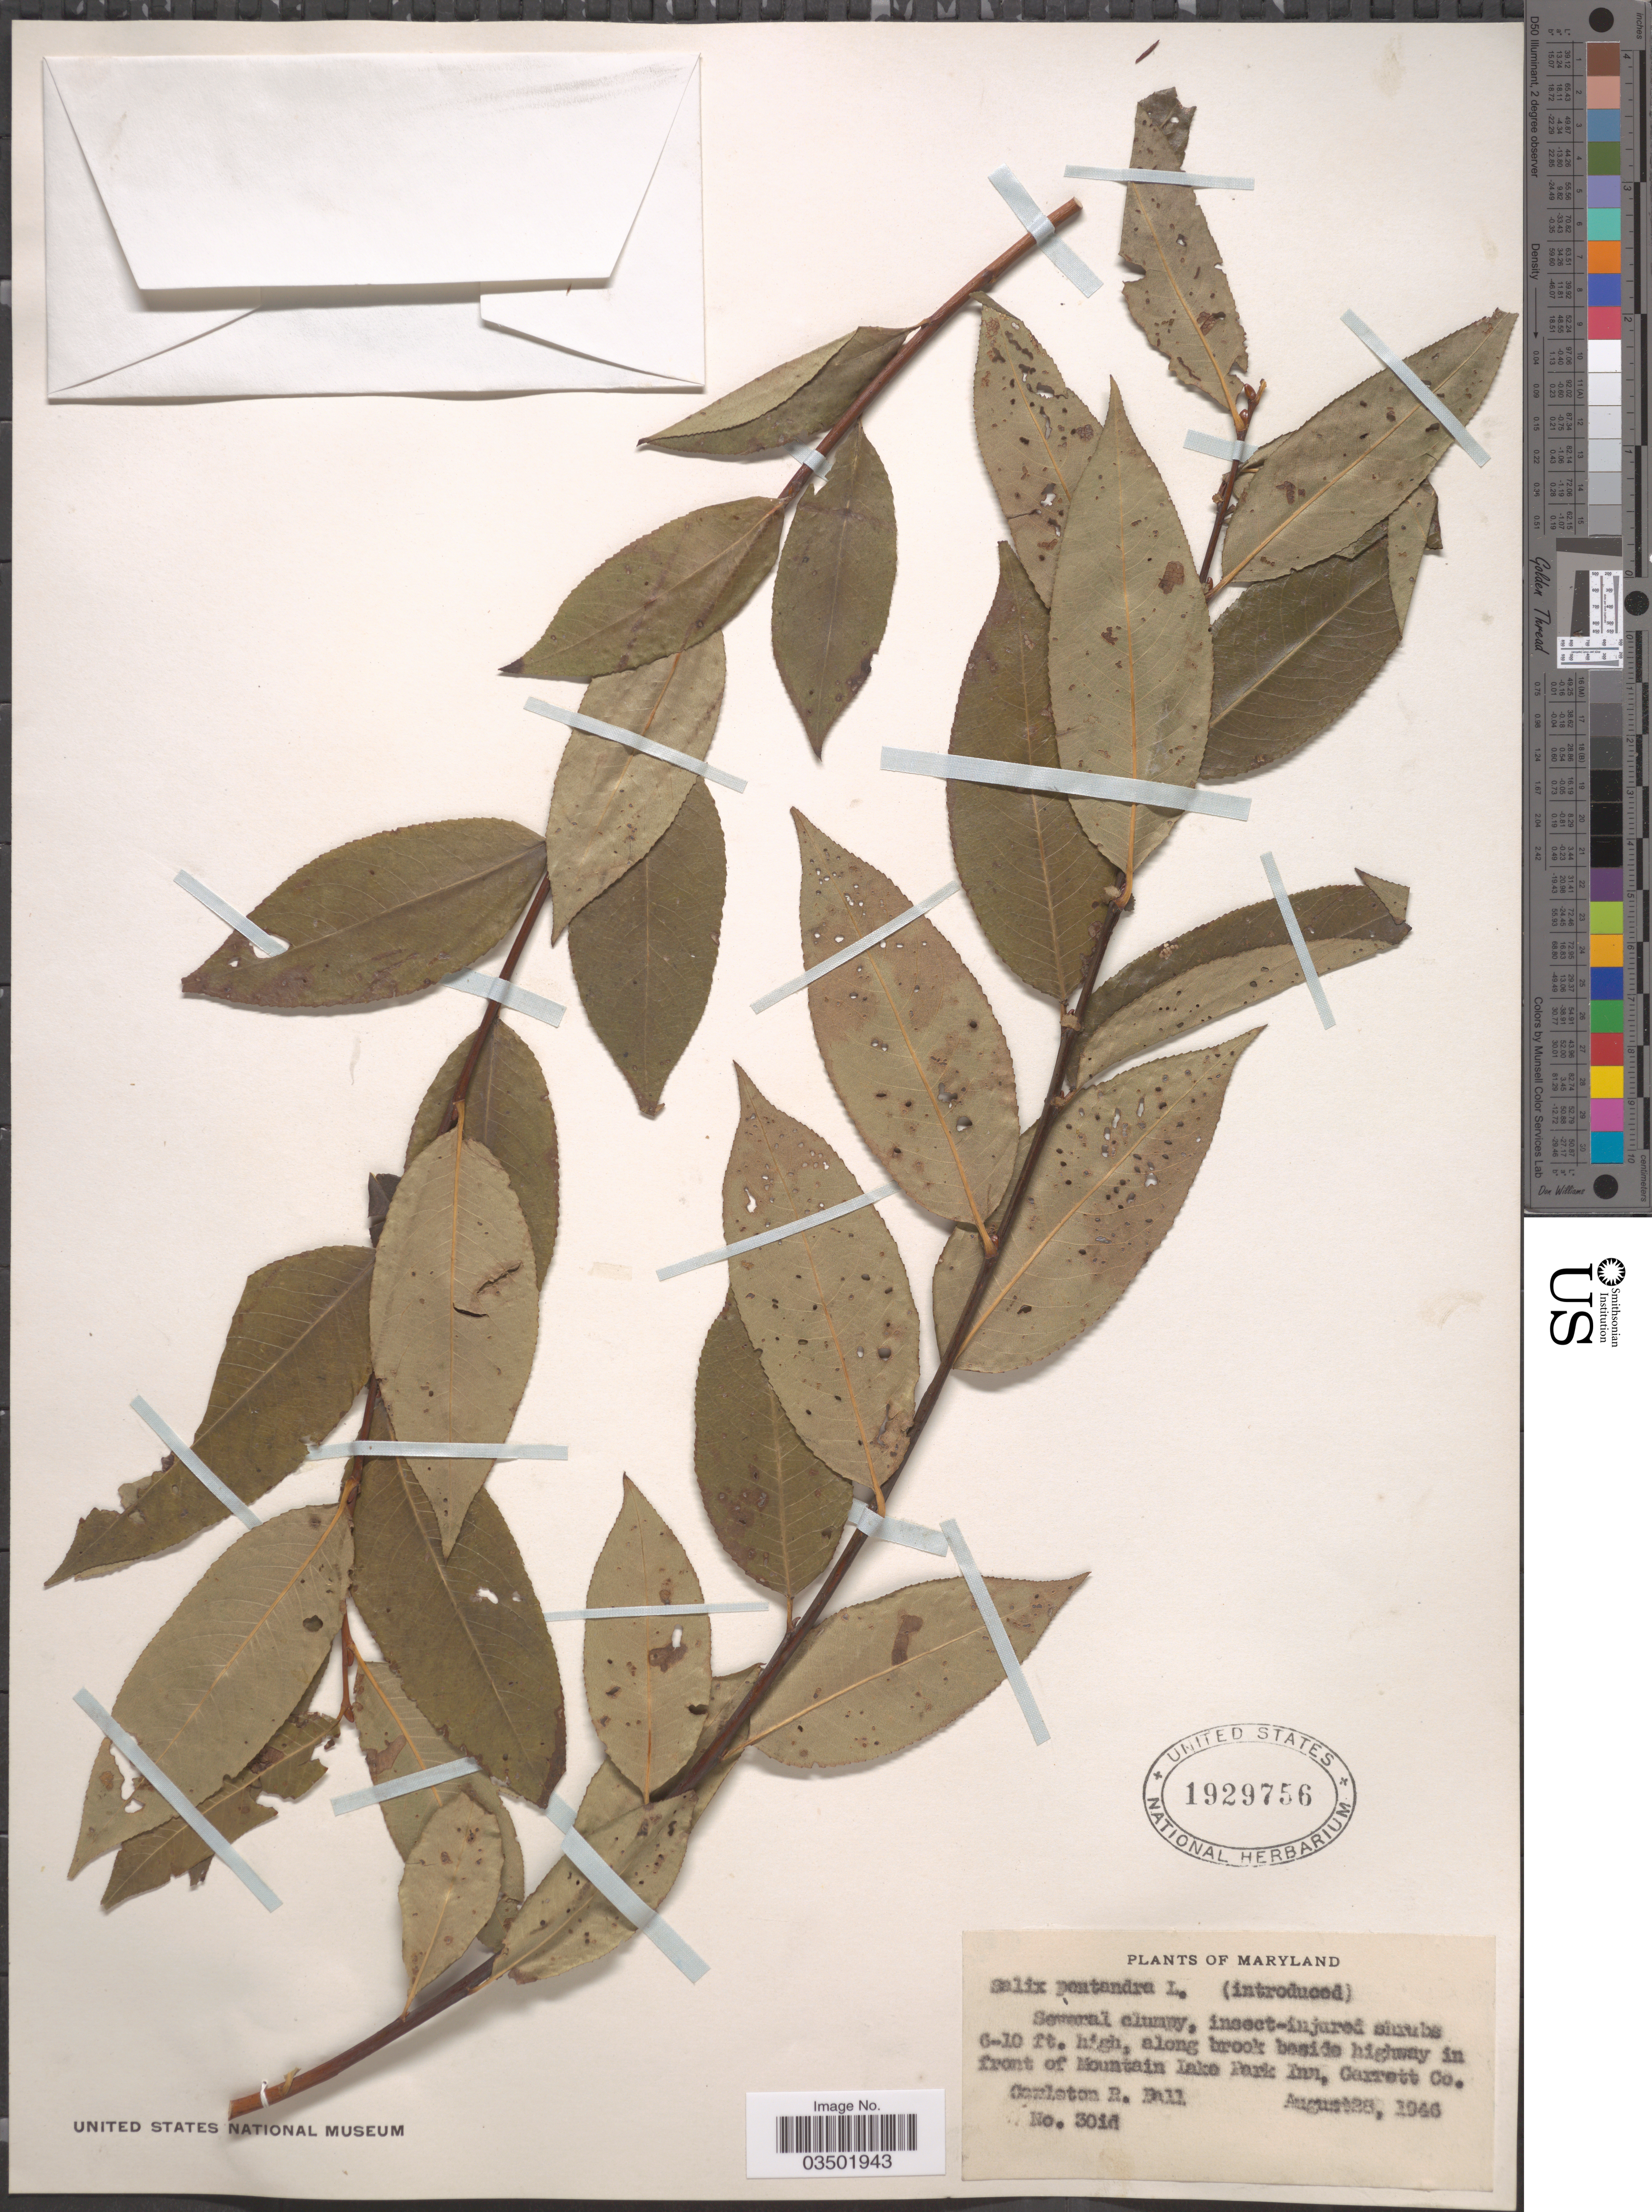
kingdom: Plantae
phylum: Tracheophyta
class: Magnoliopsida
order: Malpighiales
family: Salicaceae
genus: Salix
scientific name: Salix pentandra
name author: L.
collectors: C. R. Ball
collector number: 30id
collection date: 1946-08-28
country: United States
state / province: Maryland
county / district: Garrett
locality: Along brook beside highway in front of Mountain Lake Park Inn, Garrett Co.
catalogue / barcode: US 1929756